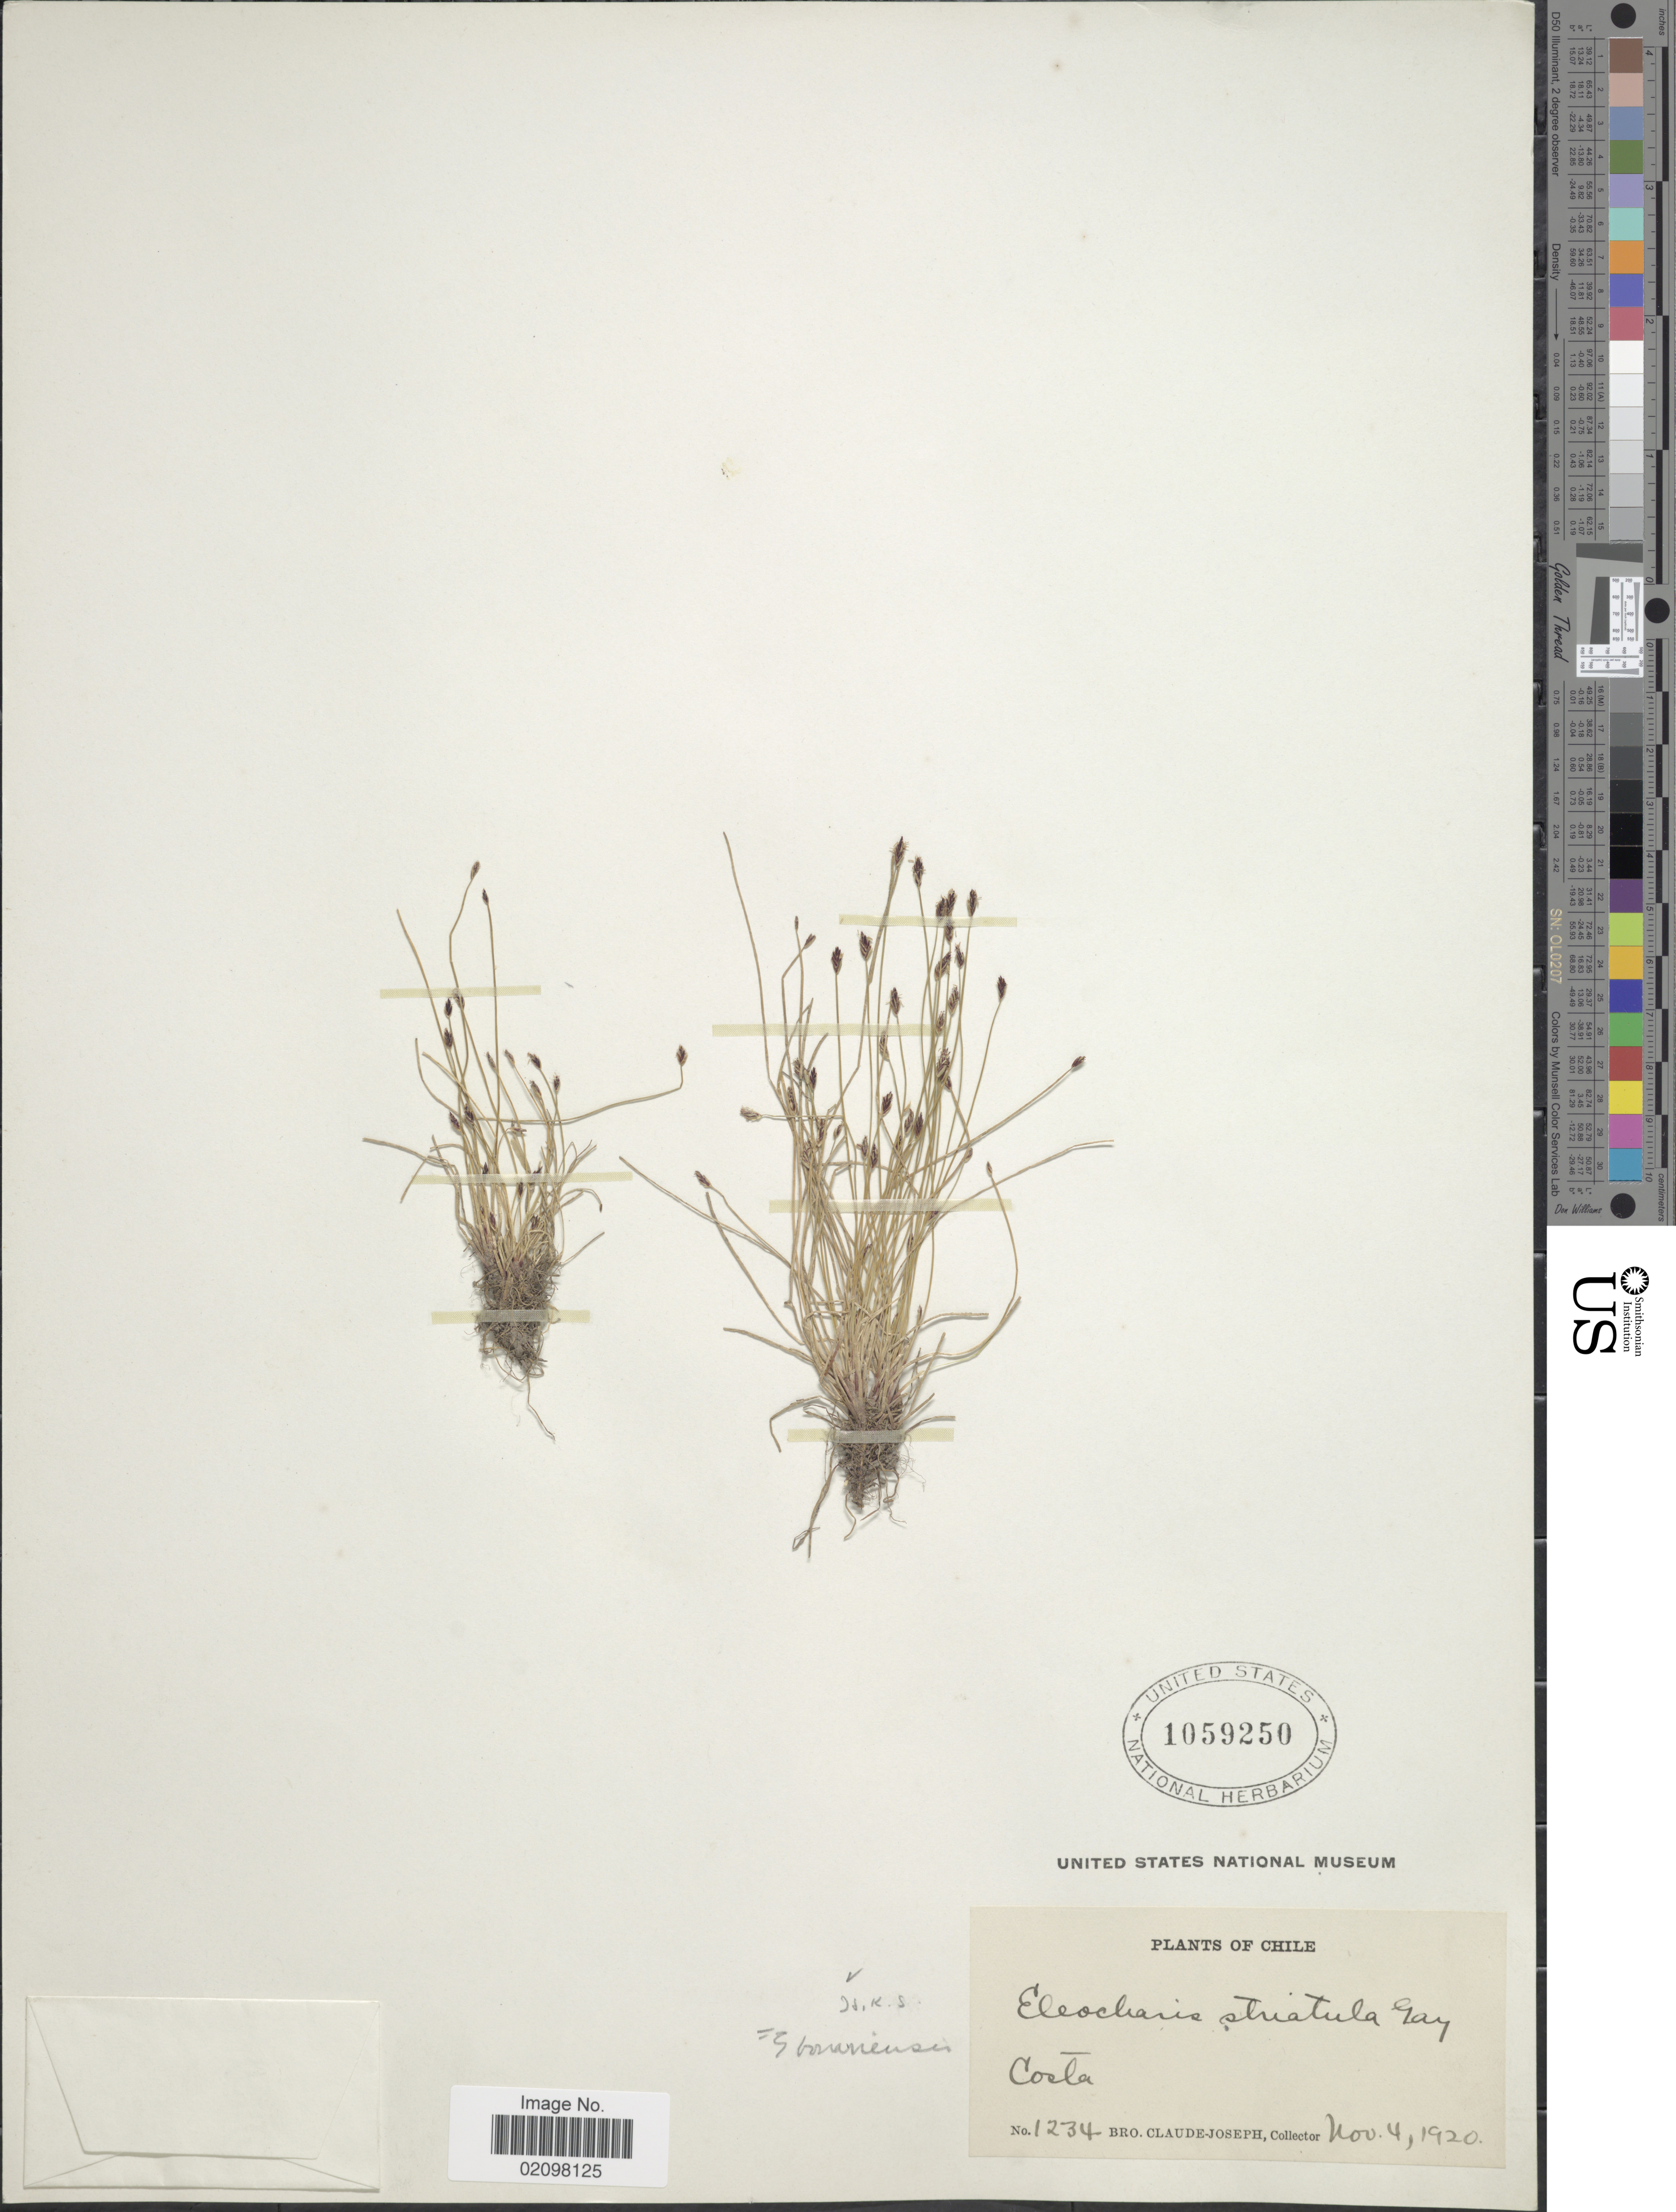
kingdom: Plantae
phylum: Tracheophyta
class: Liliopsida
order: Poales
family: Cyperaceae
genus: Eleocharis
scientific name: Eleocharis bonariensis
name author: Nees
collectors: Bro. Claude-Joseph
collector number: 1234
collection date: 1920-11-04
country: Chile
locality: Costa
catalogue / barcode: US 1059250